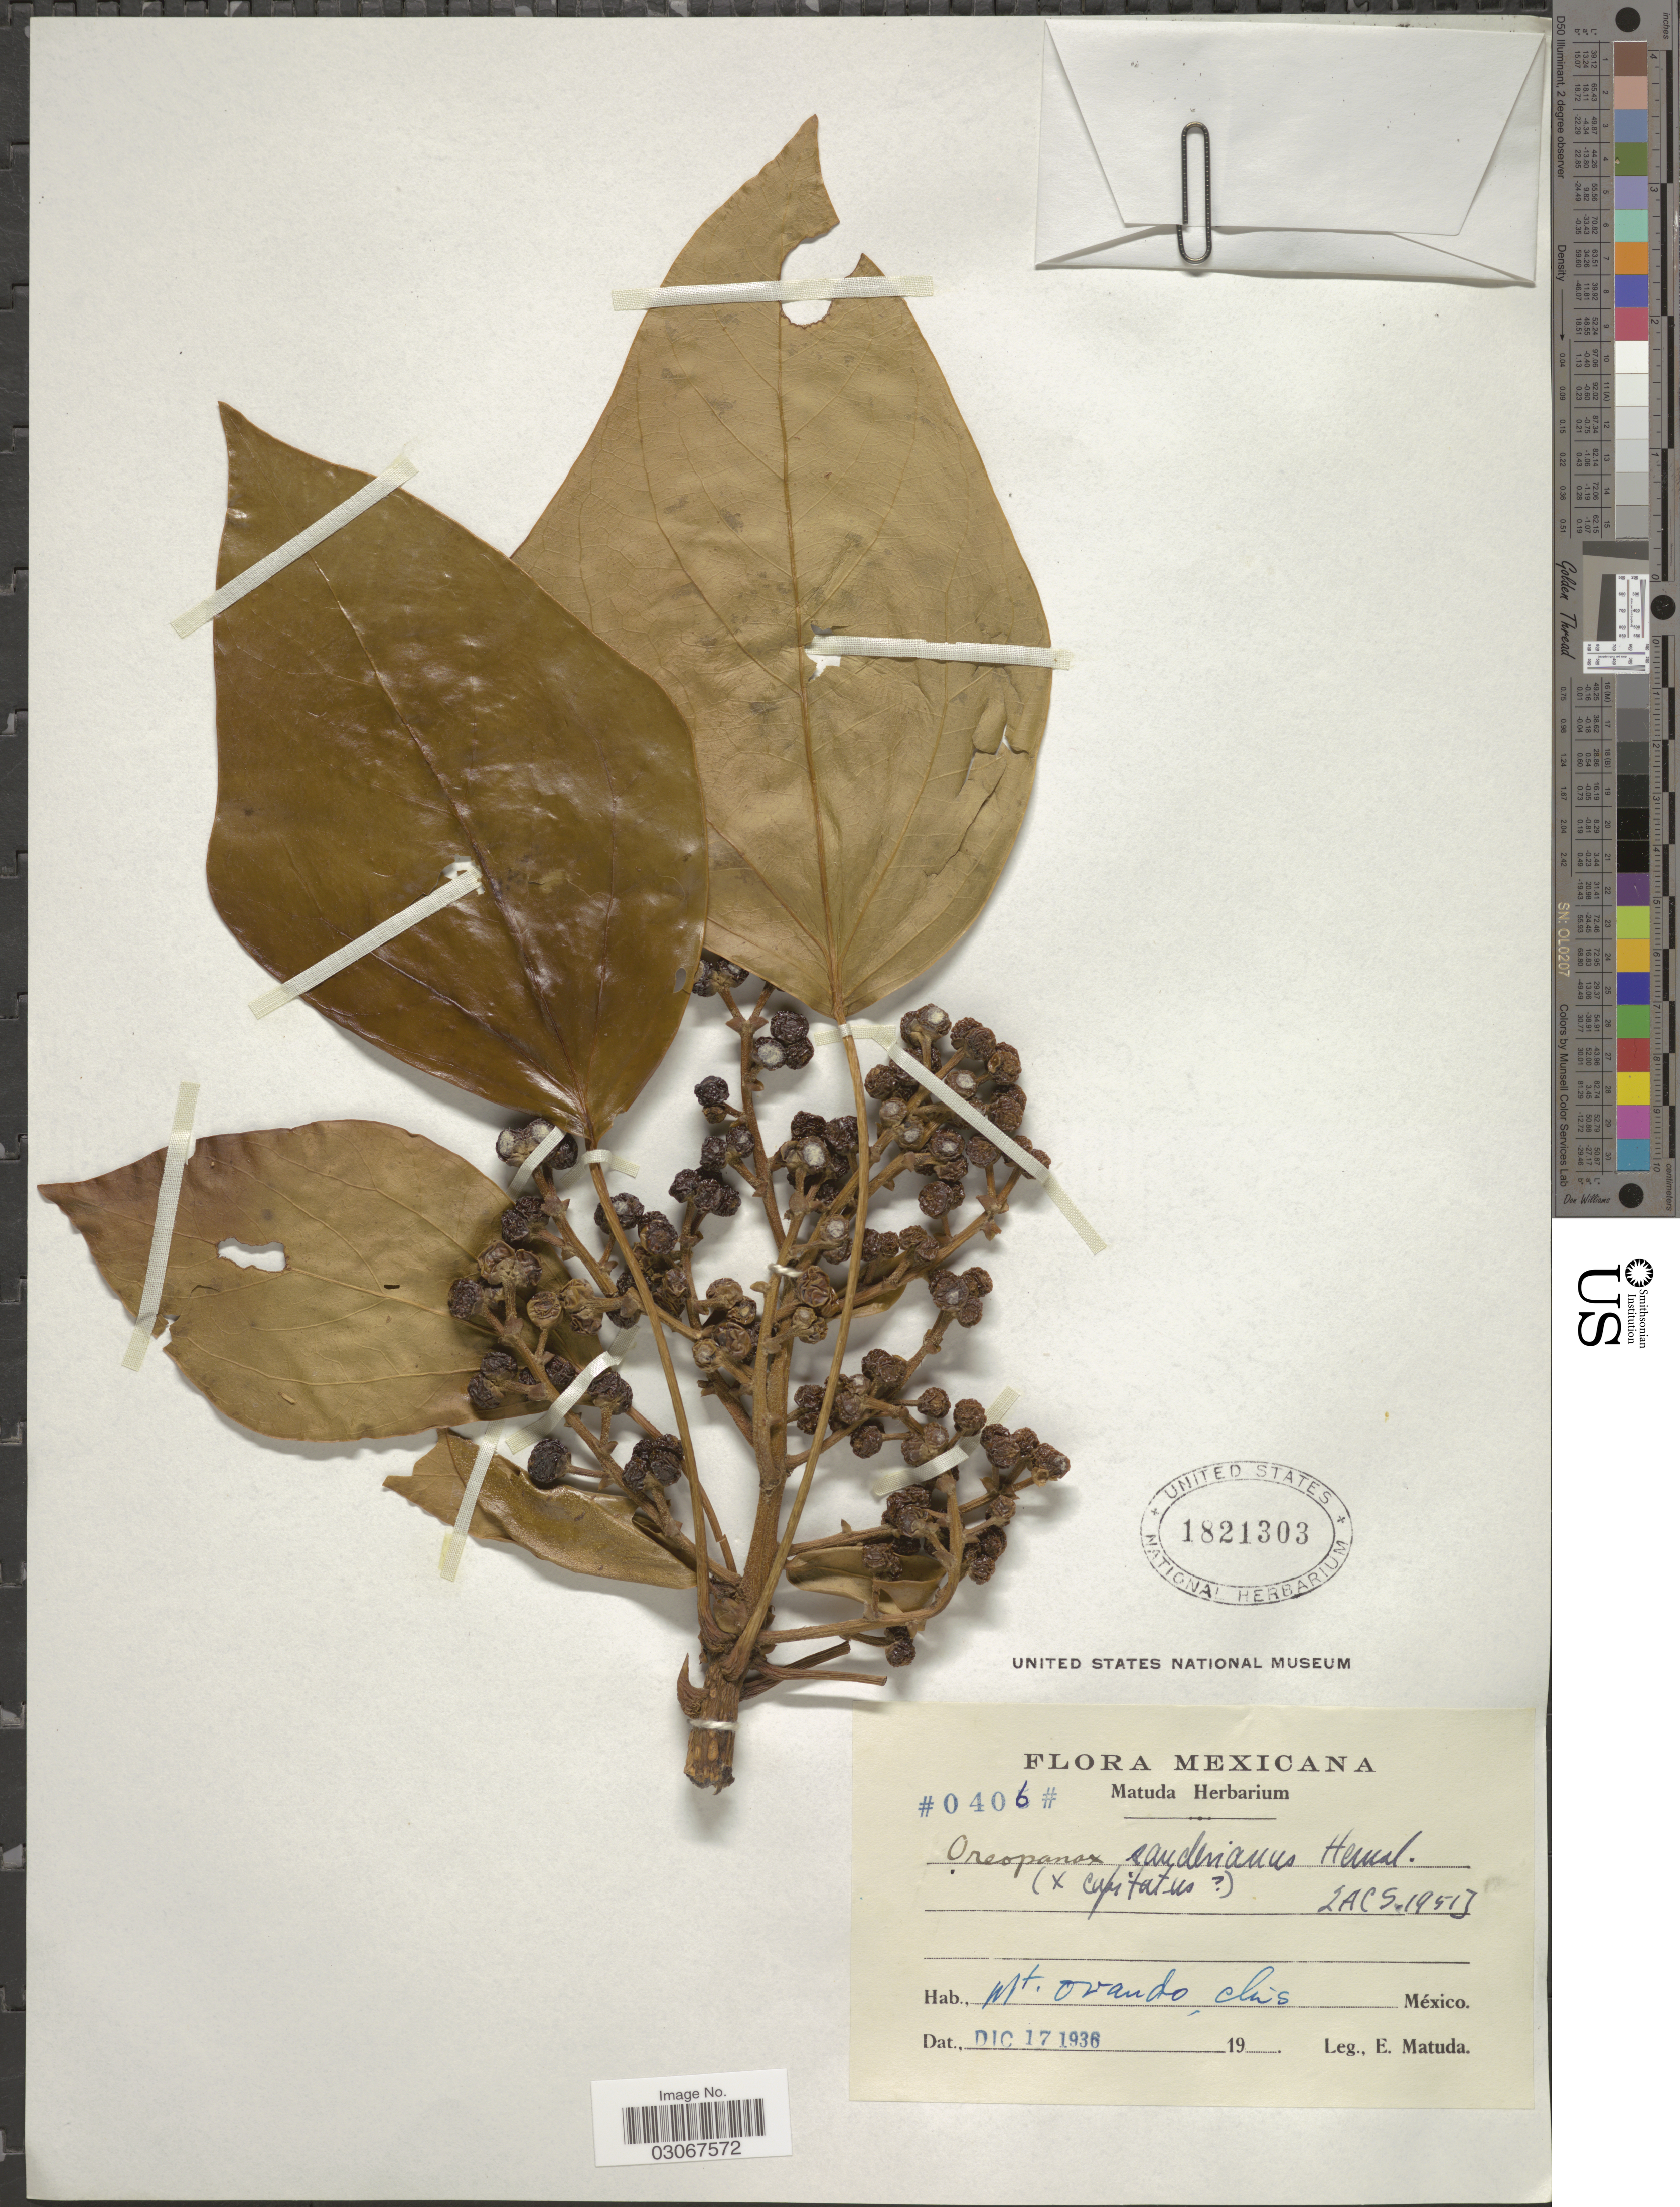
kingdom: Plantae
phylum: Tracheophyta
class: Magnoliopsida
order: Apiales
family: Araliaceae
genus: Oreopanax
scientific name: Oreopanax sanderianus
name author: Hemsl.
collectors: E. Matuda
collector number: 0406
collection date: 1936-12-17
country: Mexico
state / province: Chiapas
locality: Mt. Owando.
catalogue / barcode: US 1821303